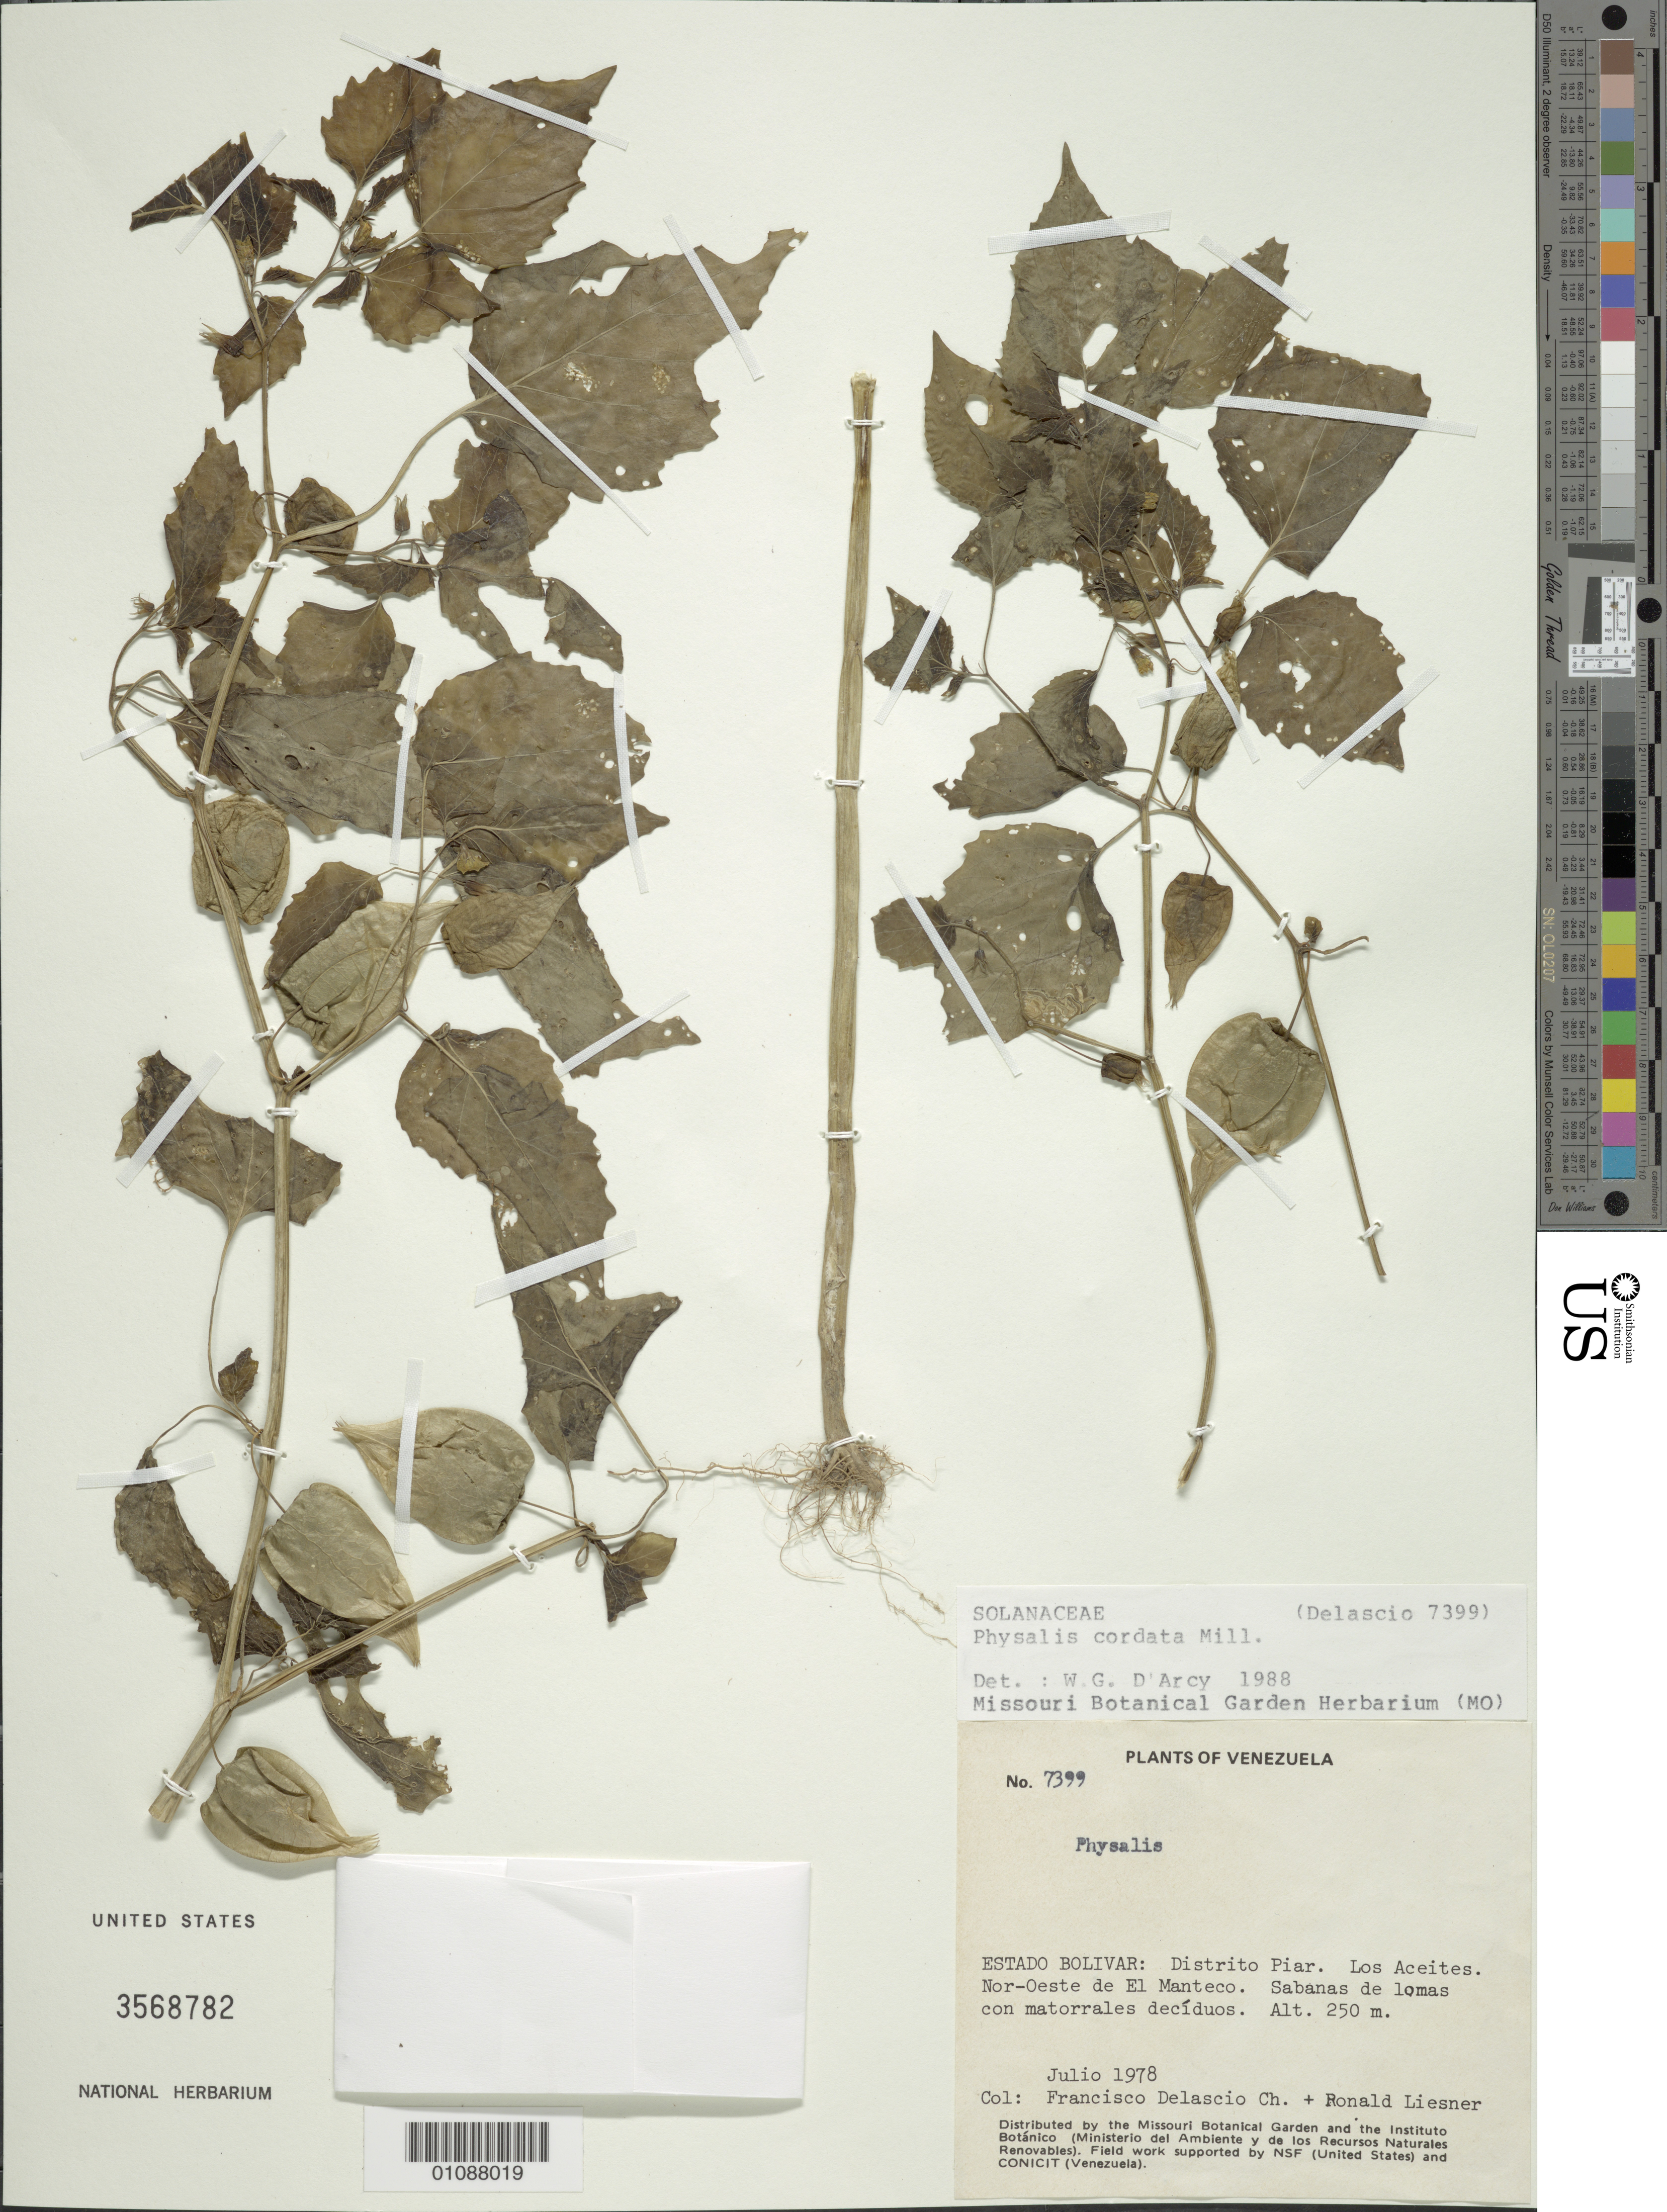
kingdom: Plantae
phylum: Tracheophyta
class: Magnoliopsida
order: Solanales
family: Solanaceae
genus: Physalis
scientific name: Physalis cordata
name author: Mill.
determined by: D'Arcy, W. G.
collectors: F. Delascio C. & R. L. Liesner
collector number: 7399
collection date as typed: Jul-78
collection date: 1978-07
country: Venezuela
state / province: Bolívar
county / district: Piar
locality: Los Aceites. NO de El Manteco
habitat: Sabanas de lomas con matorraales deciduous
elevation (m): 250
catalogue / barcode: US 3568782